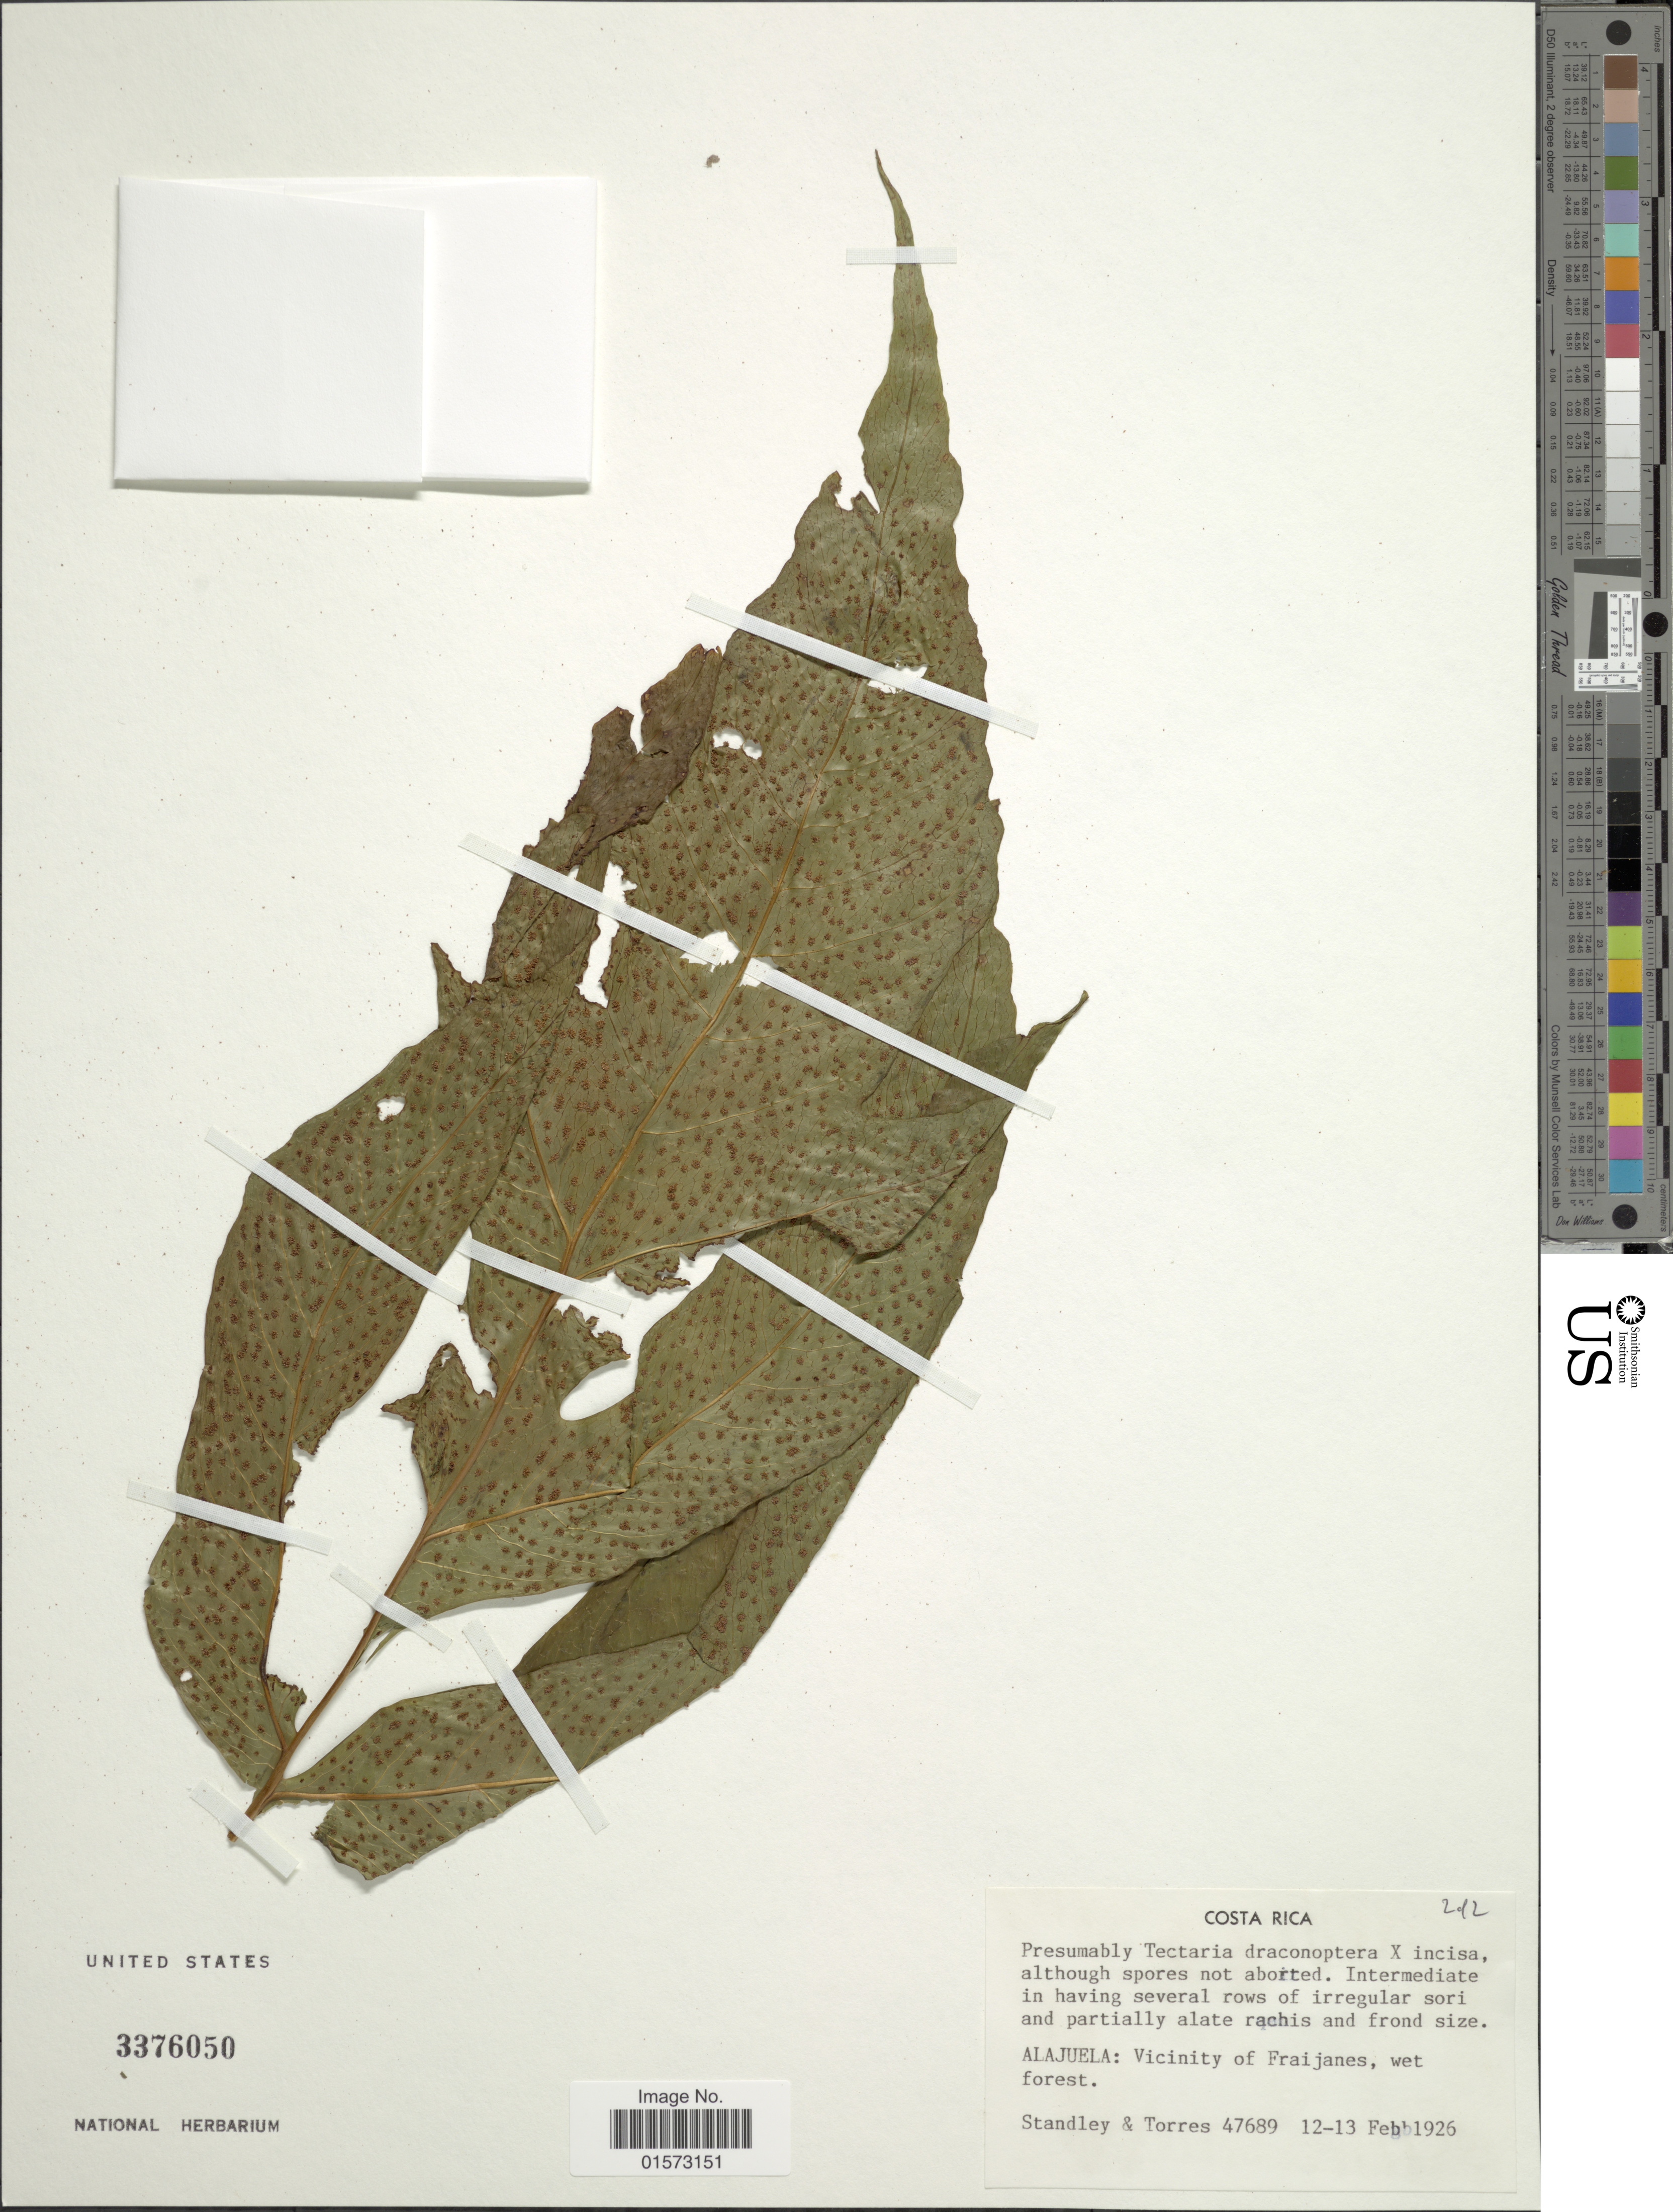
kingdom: Plantae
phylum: Tracheophyta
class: Polypodiopsida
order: Polypodiales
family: Tectariaceae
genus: Tectaria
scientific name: Tectaria draconoptera x T. incisa Cav.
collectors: Standley & -. Torres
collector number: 47689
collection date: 1926-02-12/1926-02-13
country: Costa Rica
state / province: Alajuela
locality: Vicinity of Fraijanes, wet forest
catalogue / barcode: US 3376050